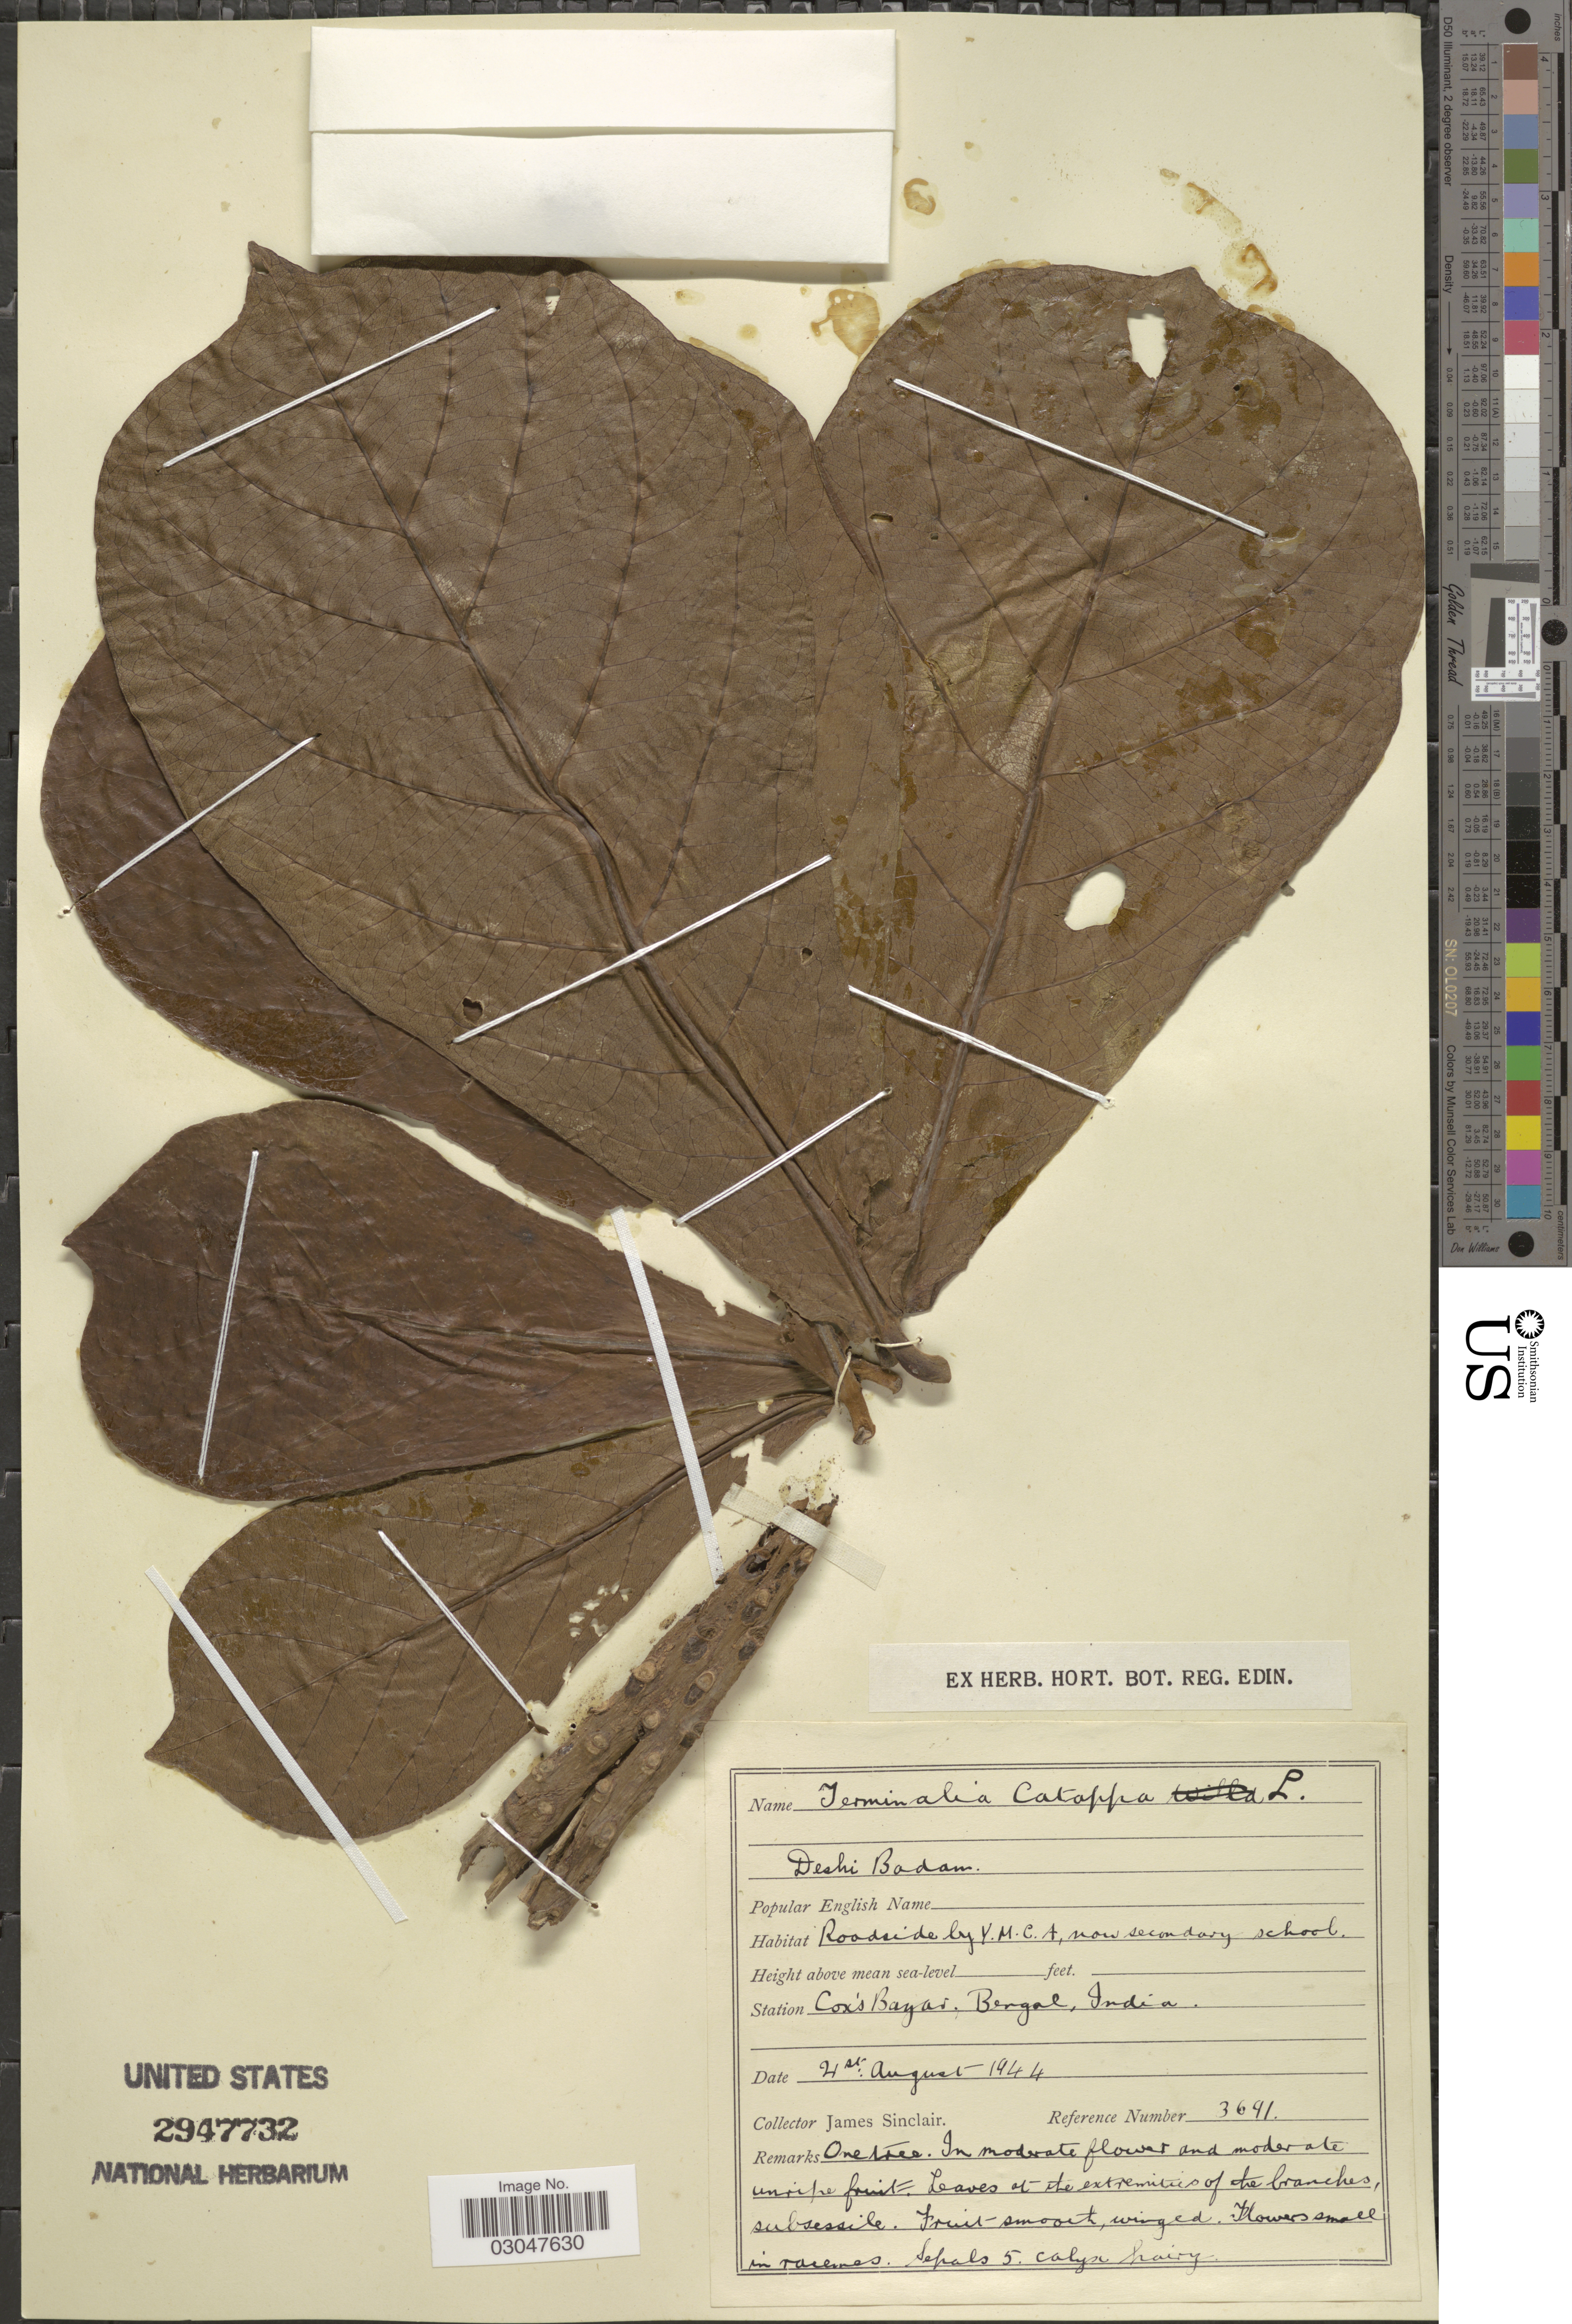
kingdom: Plantae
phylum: Tracheophyta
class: Magnoliopsida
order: Myrtales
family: Combretaceae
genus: Terminalia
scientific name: Terminalia catappa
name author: L.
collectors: J. Sinclair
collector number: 3691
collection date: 1944-08-21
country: Bangladesh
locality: Cox's Bazar, Bengal.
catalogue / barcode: US 2947732